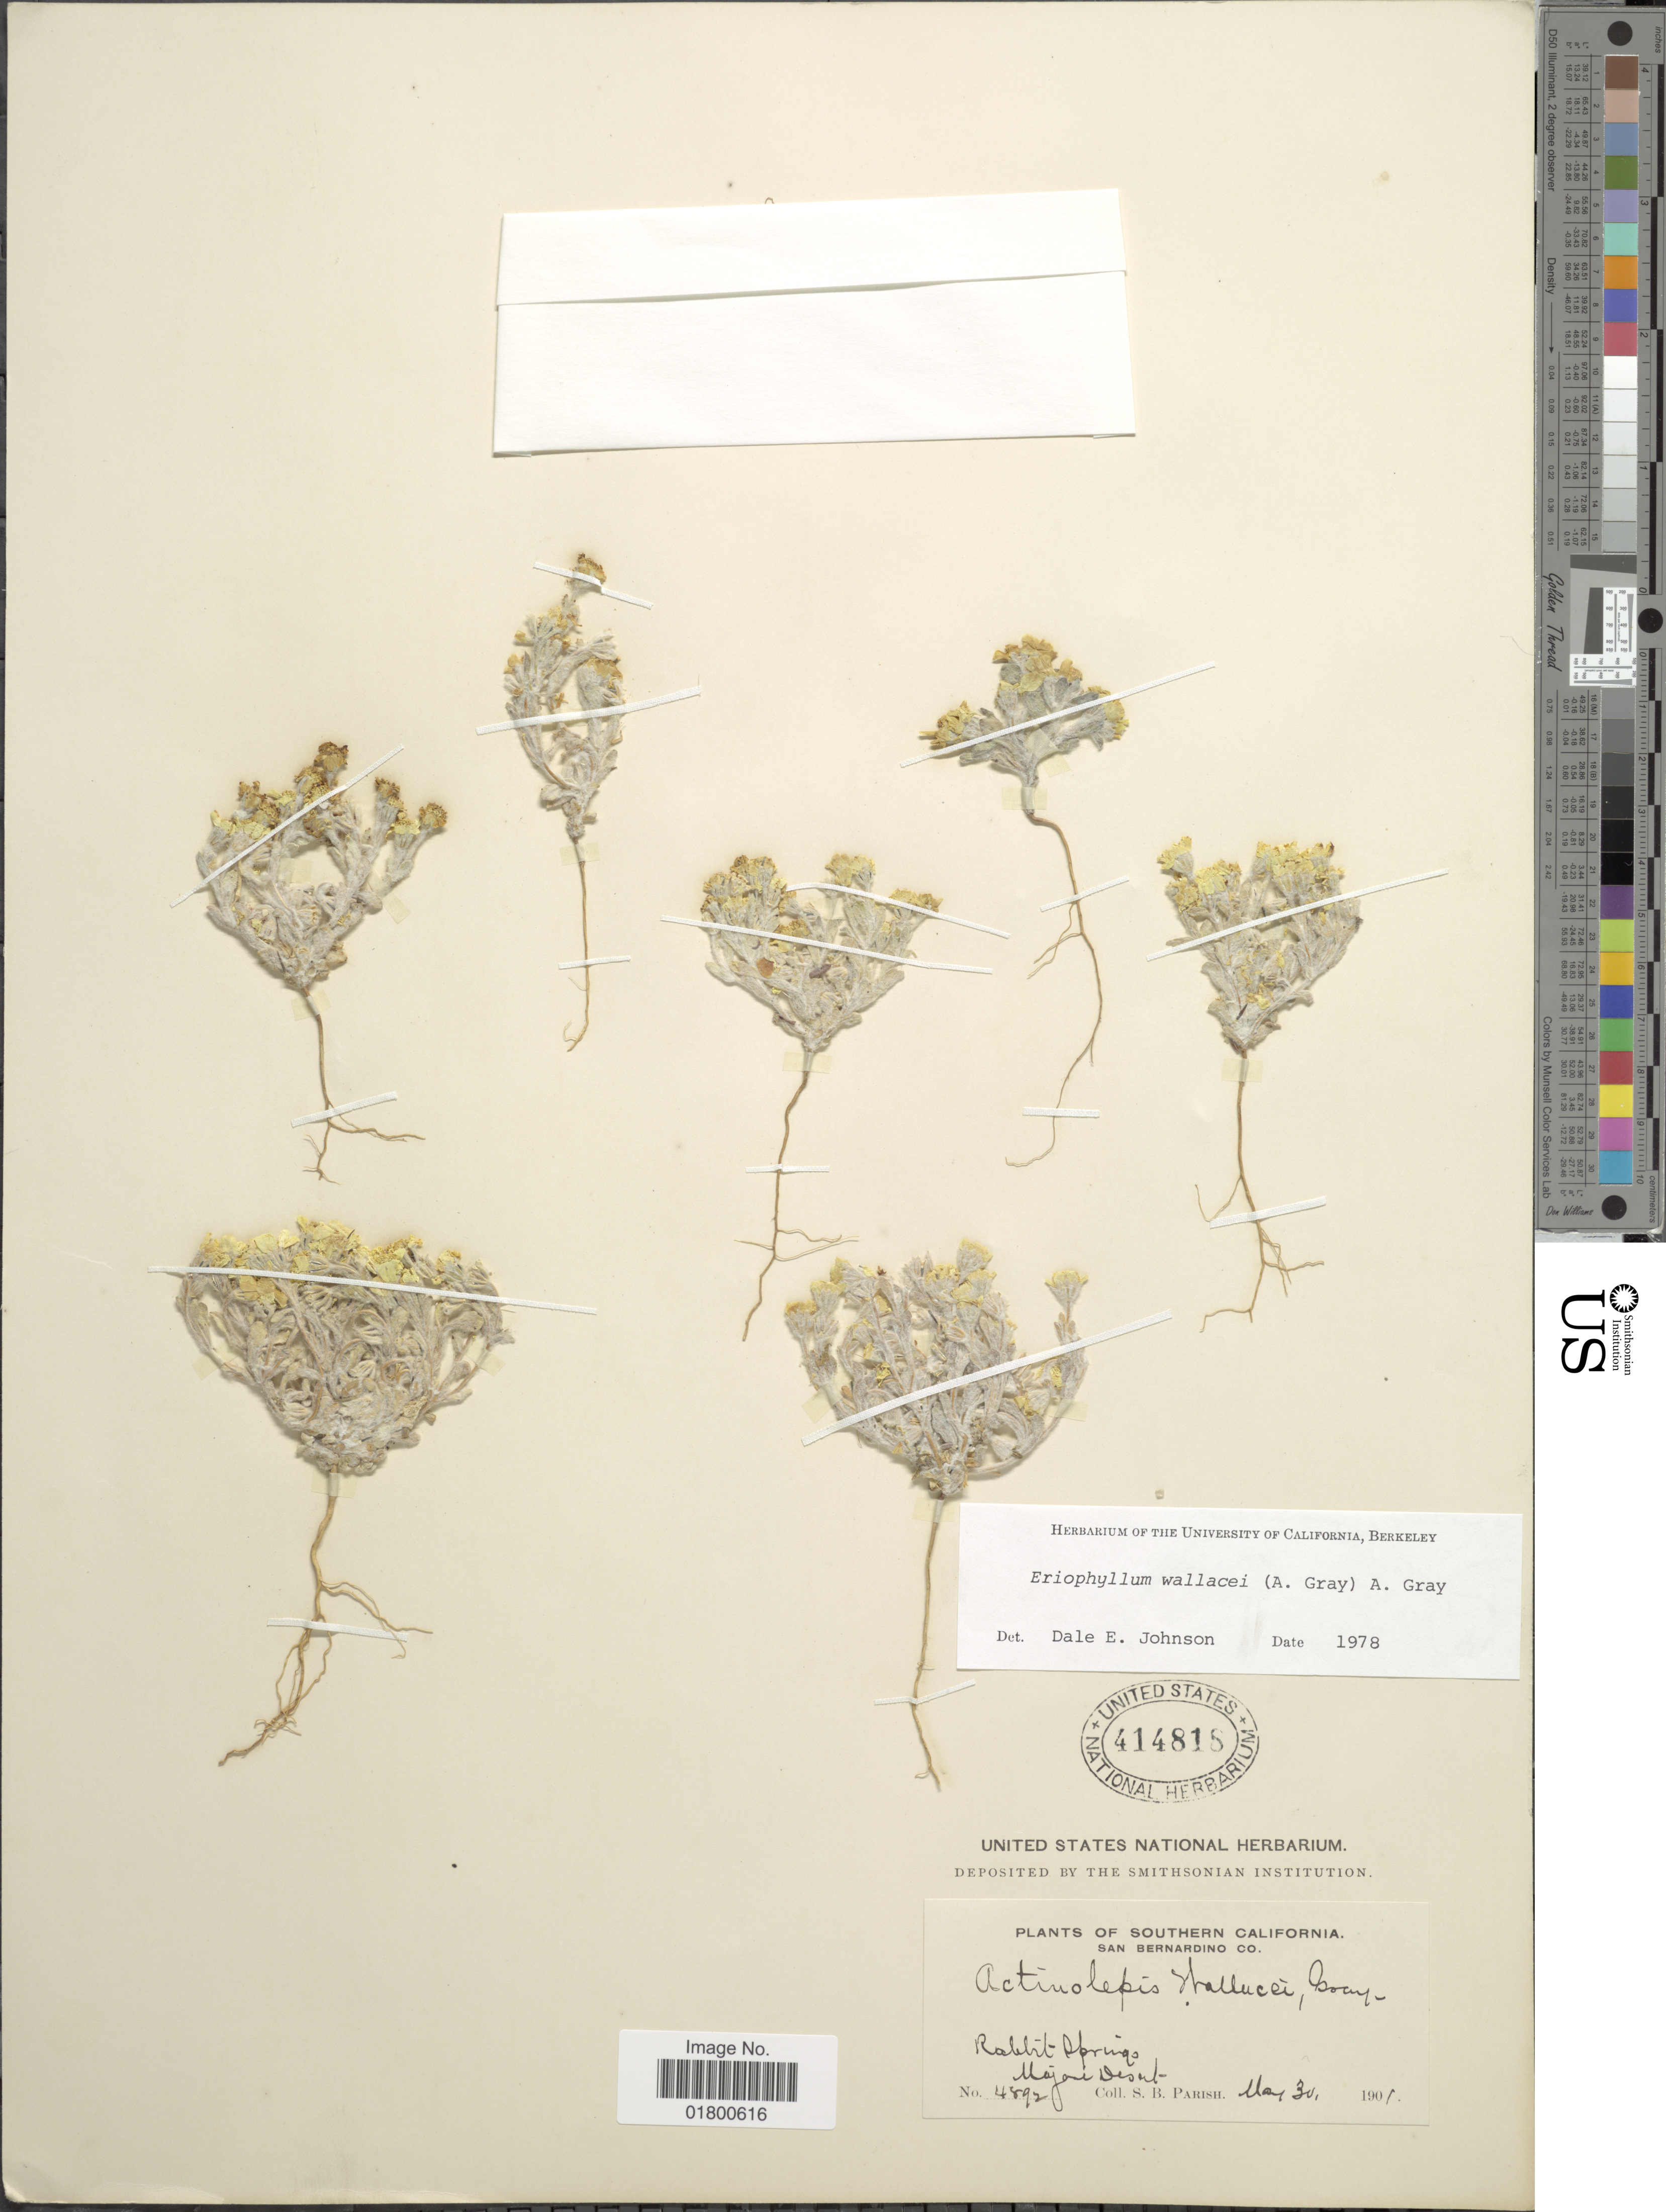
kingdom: Plantae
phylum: Tracheophyta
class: Magnoliopsida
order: Asterales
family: Asteraceae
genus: Eriophyllum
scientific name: Eriophyllum wallacei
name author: (A. Gray) A. Gray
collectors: S. B. Parish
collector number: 4892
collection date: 1901-05-30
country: United States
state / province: California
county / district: San Bernardino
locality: Southern California. Rabbit Springs, Mojave Desert.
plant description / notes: Corrected "Majone Desert" to "Mojave Desert." Removed "San Bernardino Co." from Precise Locality field and added to County field.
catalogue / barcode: US 414818